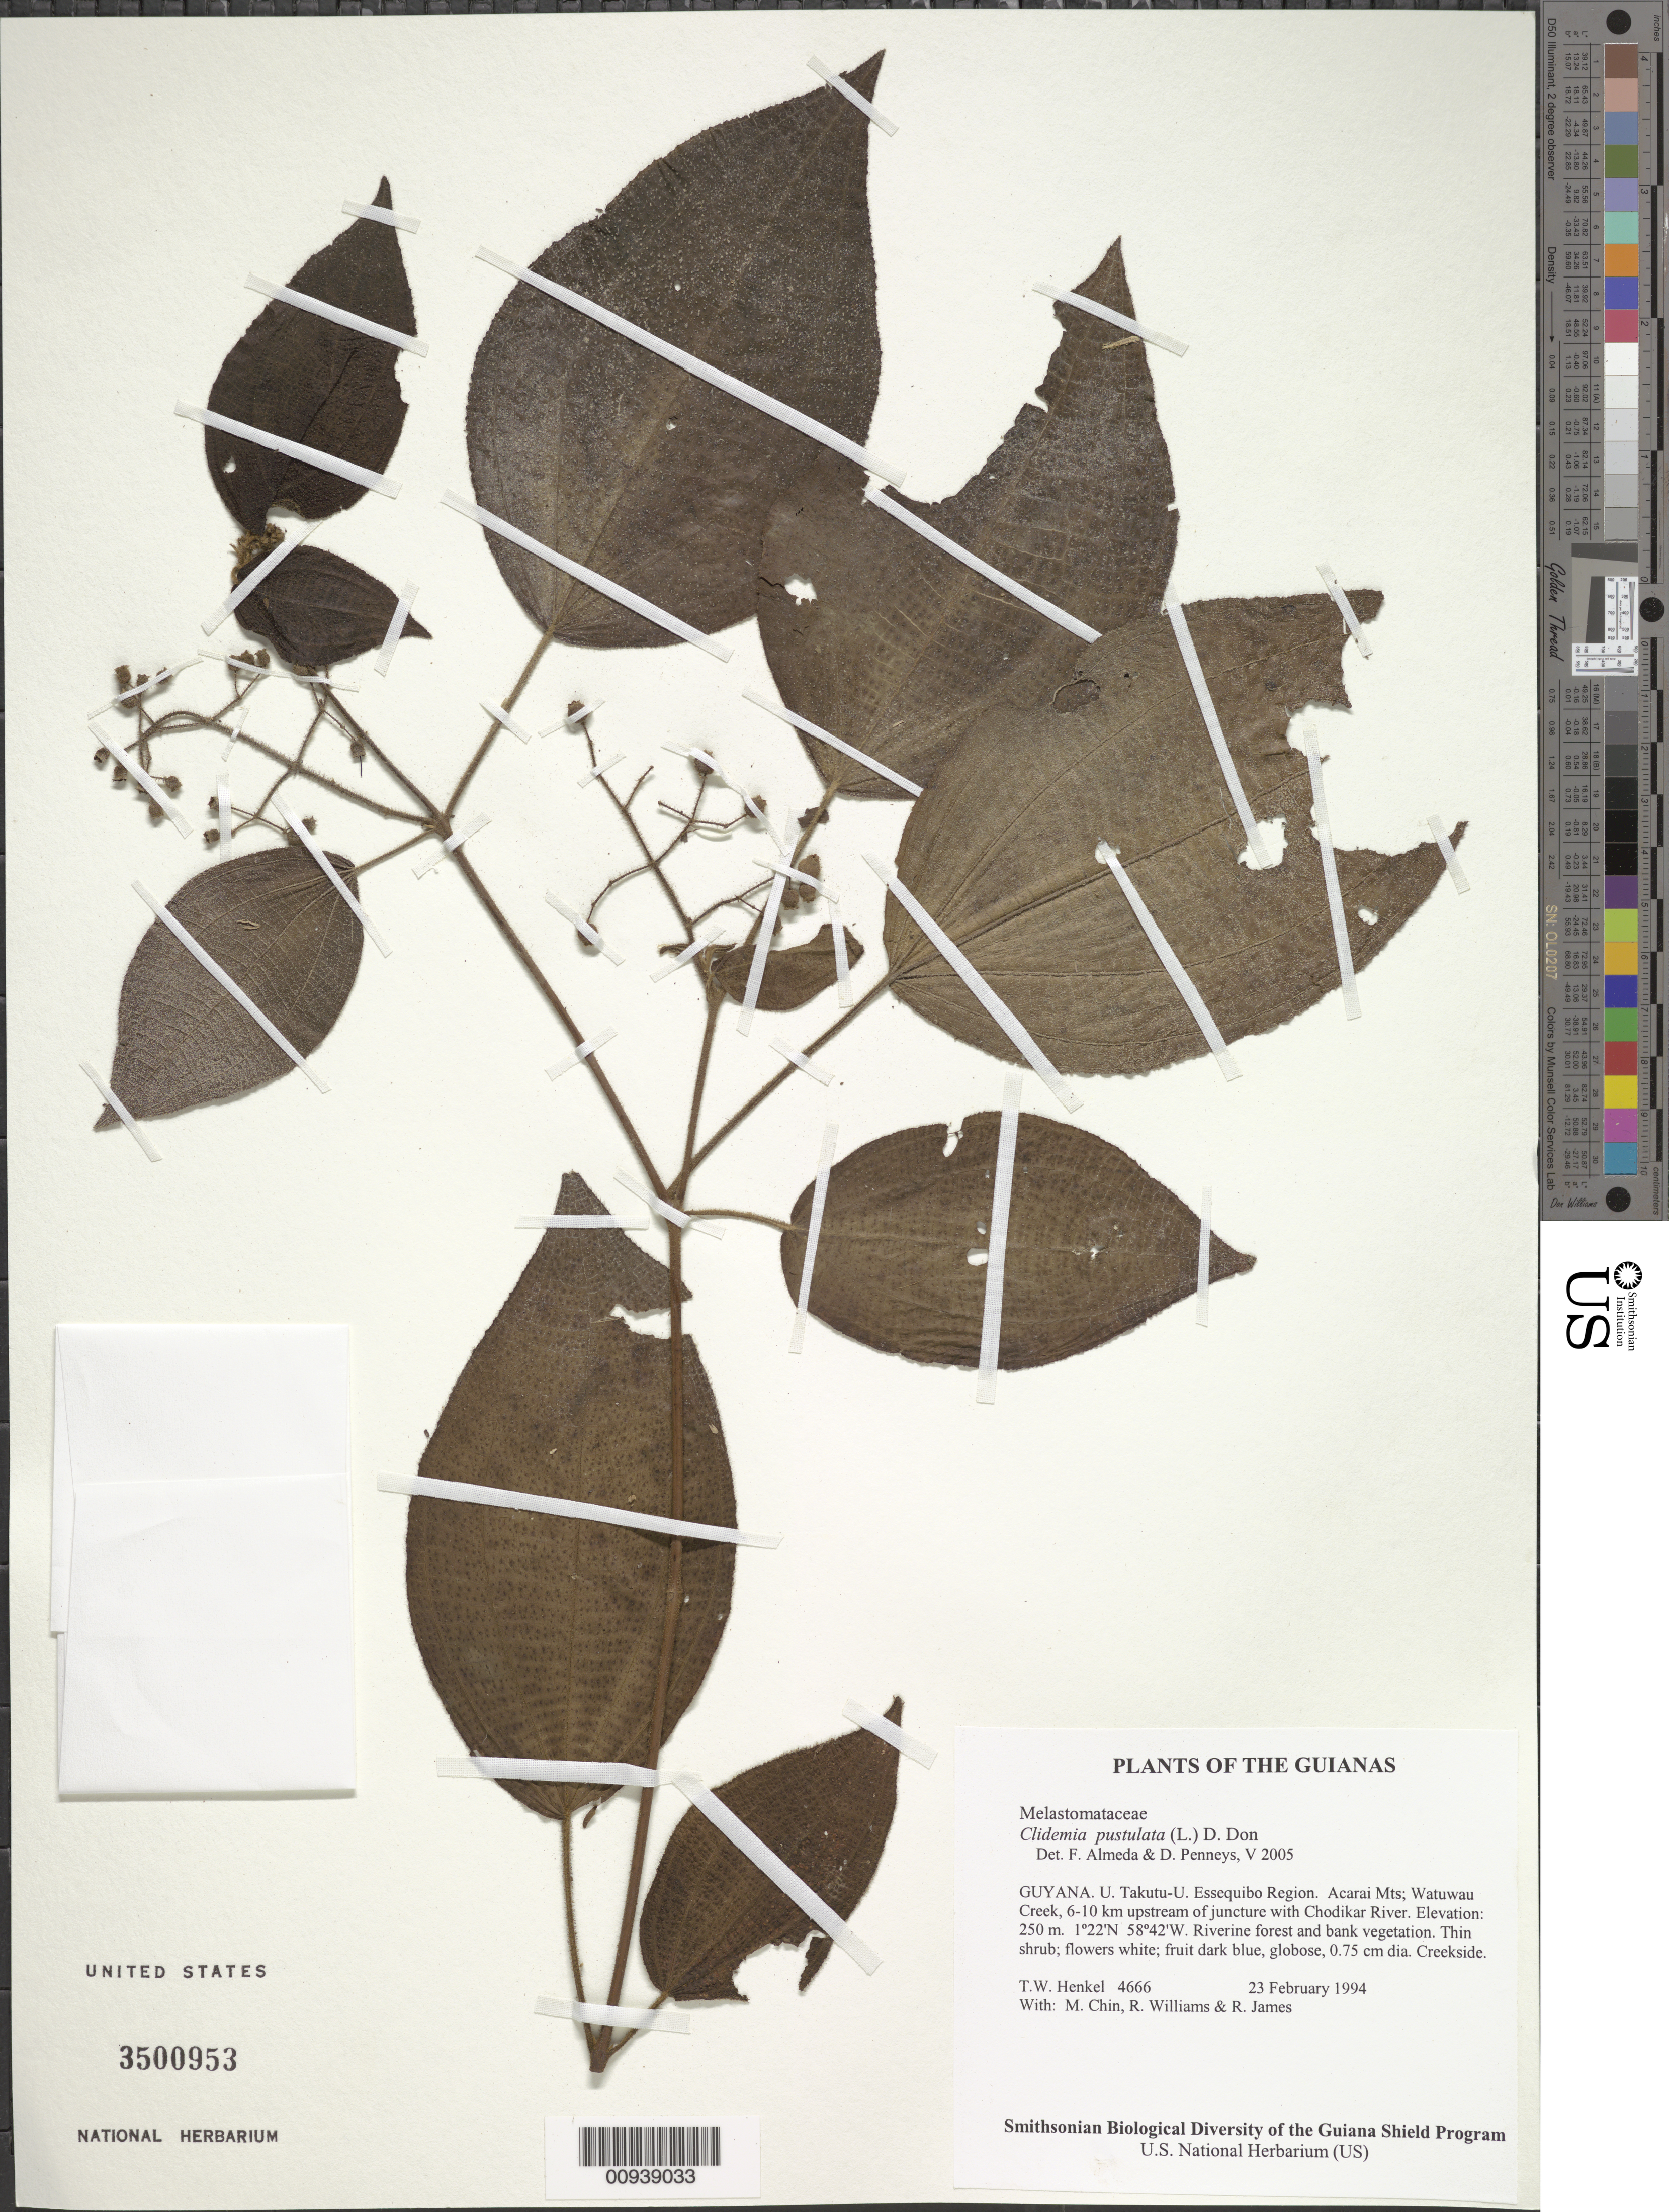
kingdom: Plantae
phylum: Tracheophyta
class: Magnoliopsida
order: Myrtales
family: Melastomataceae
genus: Clidemia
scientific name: Clidemia pustulata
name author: DC.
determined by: Almeda, F.; Penneys, D. S.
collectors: T. Henkel, M. Chin, R. Williams & R. James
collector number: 4666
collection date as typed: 23 February 1994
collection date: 1994-02-23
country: Guyana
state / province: U. Takutu-U. Essequibo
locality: Acarai Mts; Watuwau Creek, 6-10 km upstream of juncture with Chodikar River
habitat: Riverine forest and bank vegetation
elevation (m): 250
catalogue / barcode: US 3500953